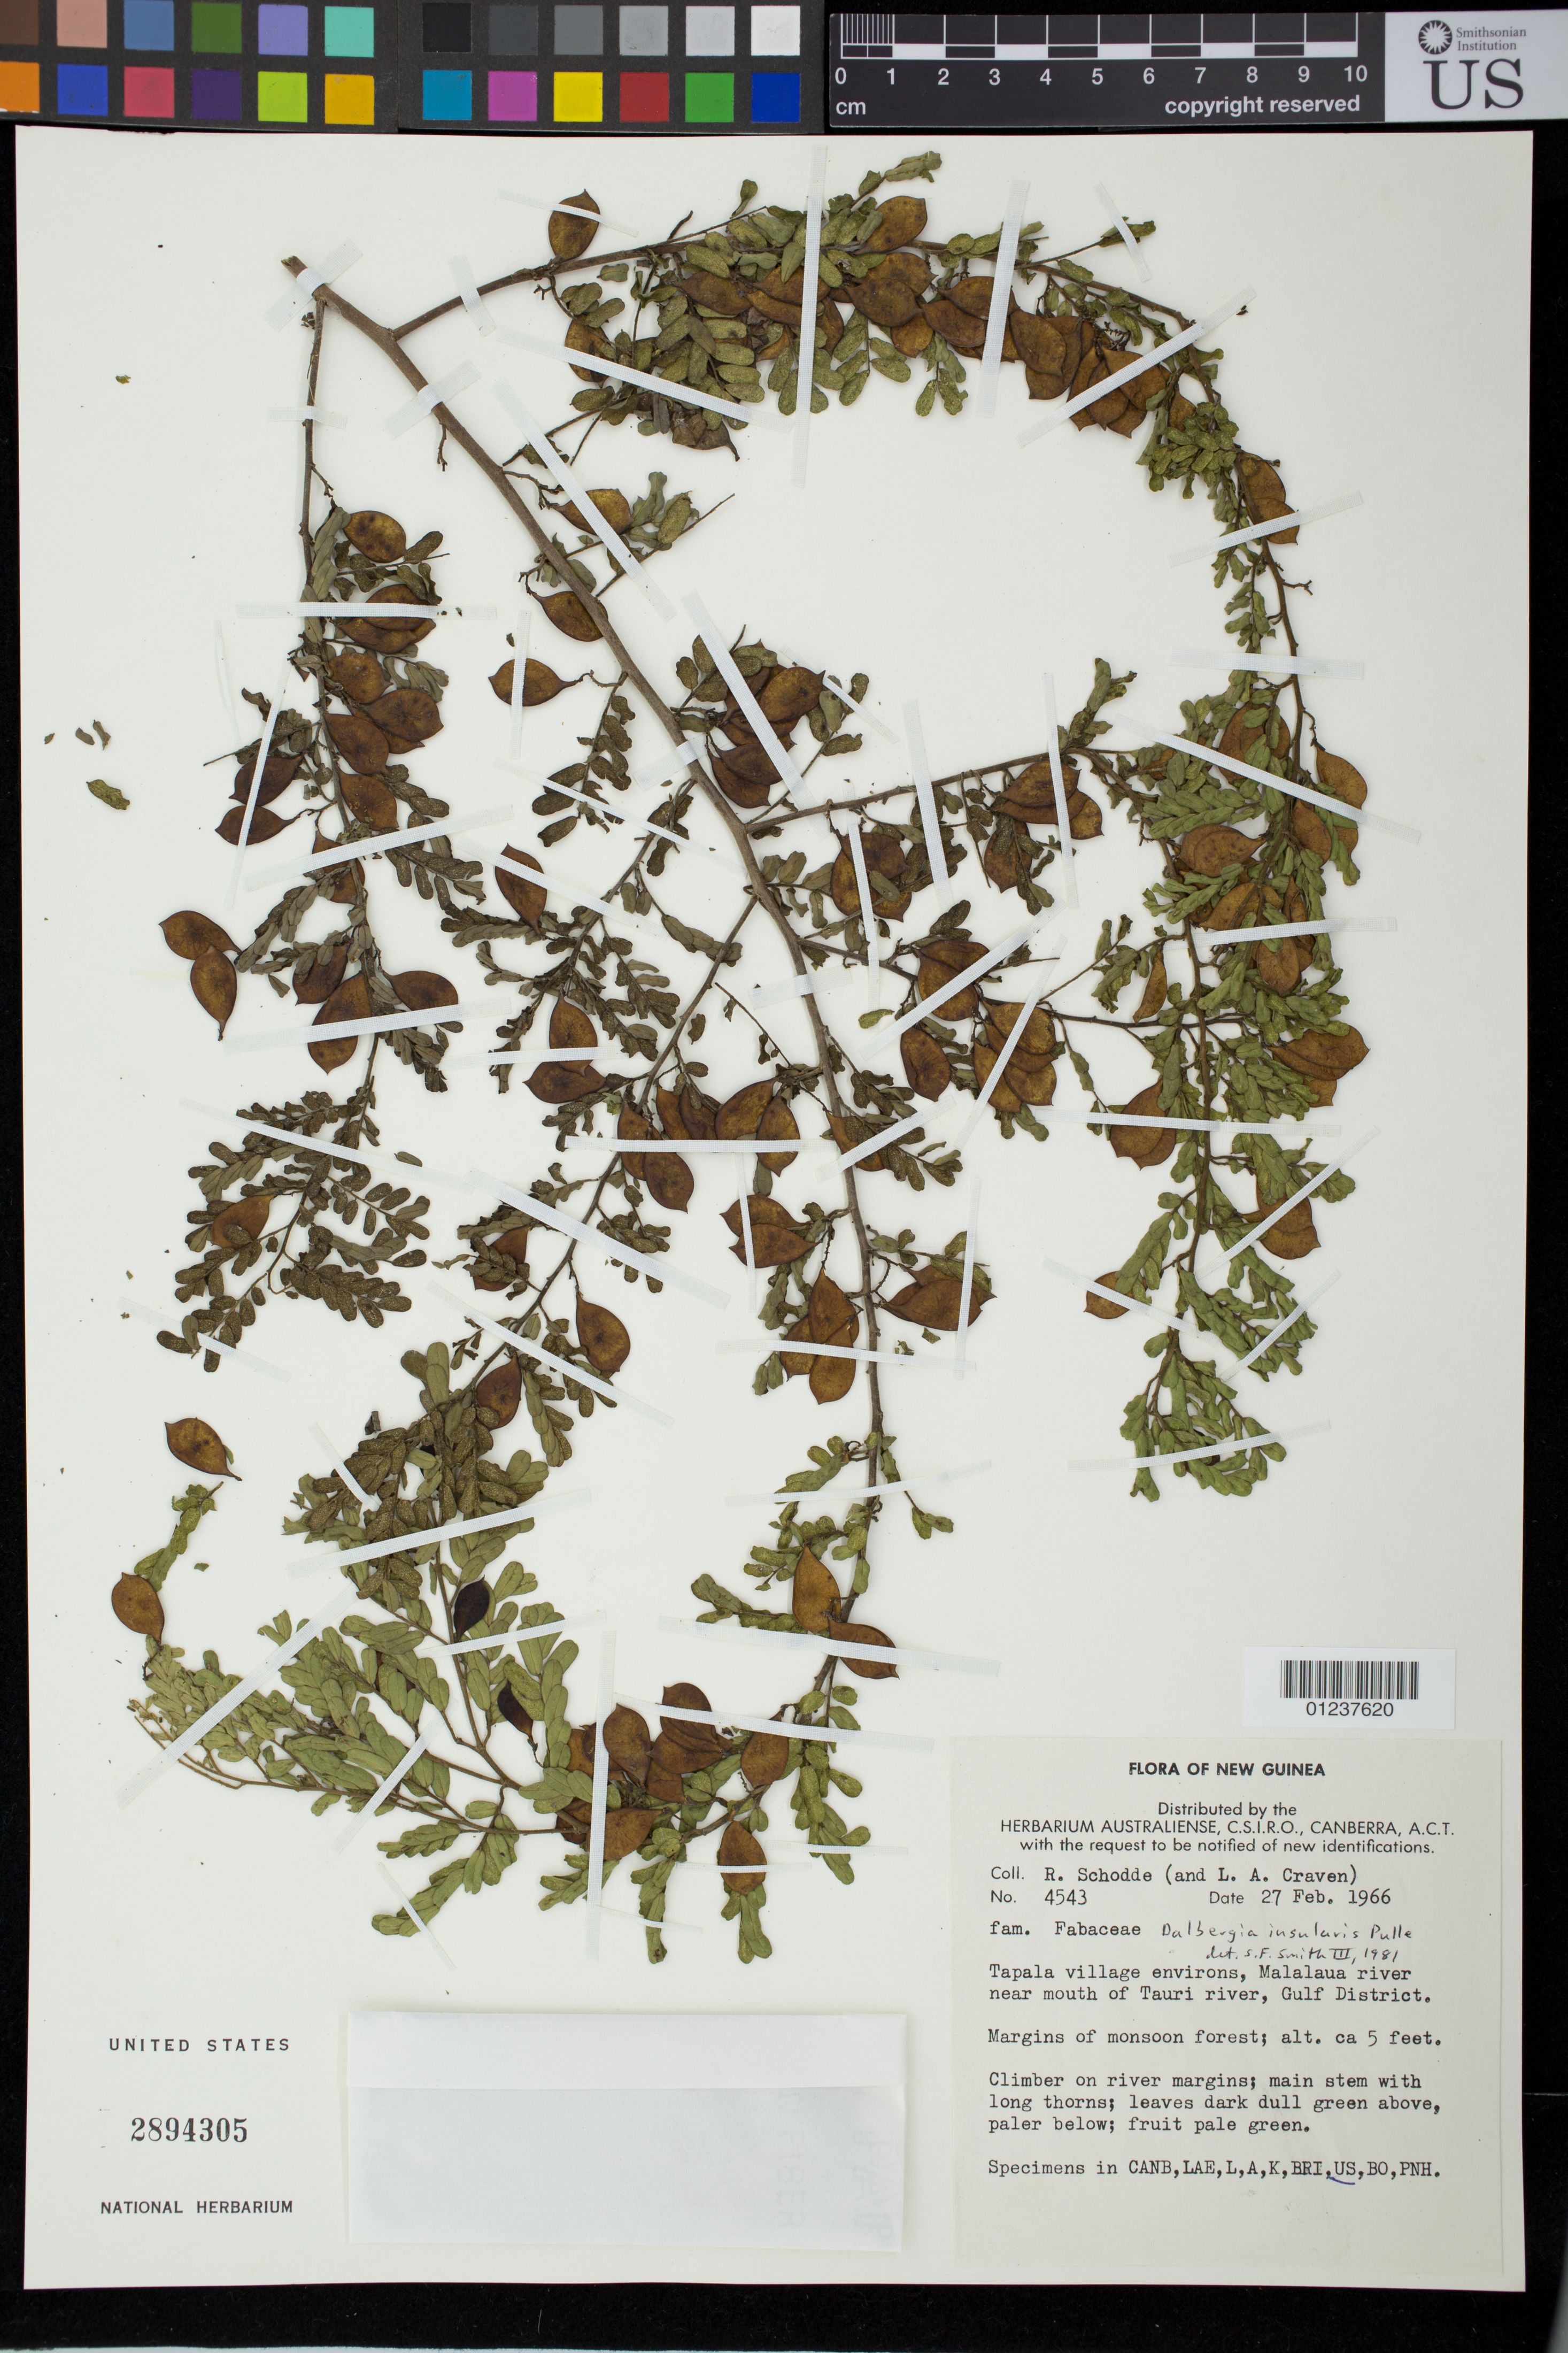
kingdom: Plantae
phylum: Tracheophyta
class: Magnoliopsida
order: Fabales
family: Fabaceae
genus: Dalbergia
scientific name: Dalbergia insularis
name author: Pulle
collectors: R. Schodde & L. A. Craven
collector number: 4543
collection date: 1966-02-27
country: Papua New Guinea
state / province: Gulf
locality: Tapala village environs, Malalaua river near mouth of Tauri river. Margins of monsoon forest.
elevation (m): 2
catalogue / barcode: US 2894305